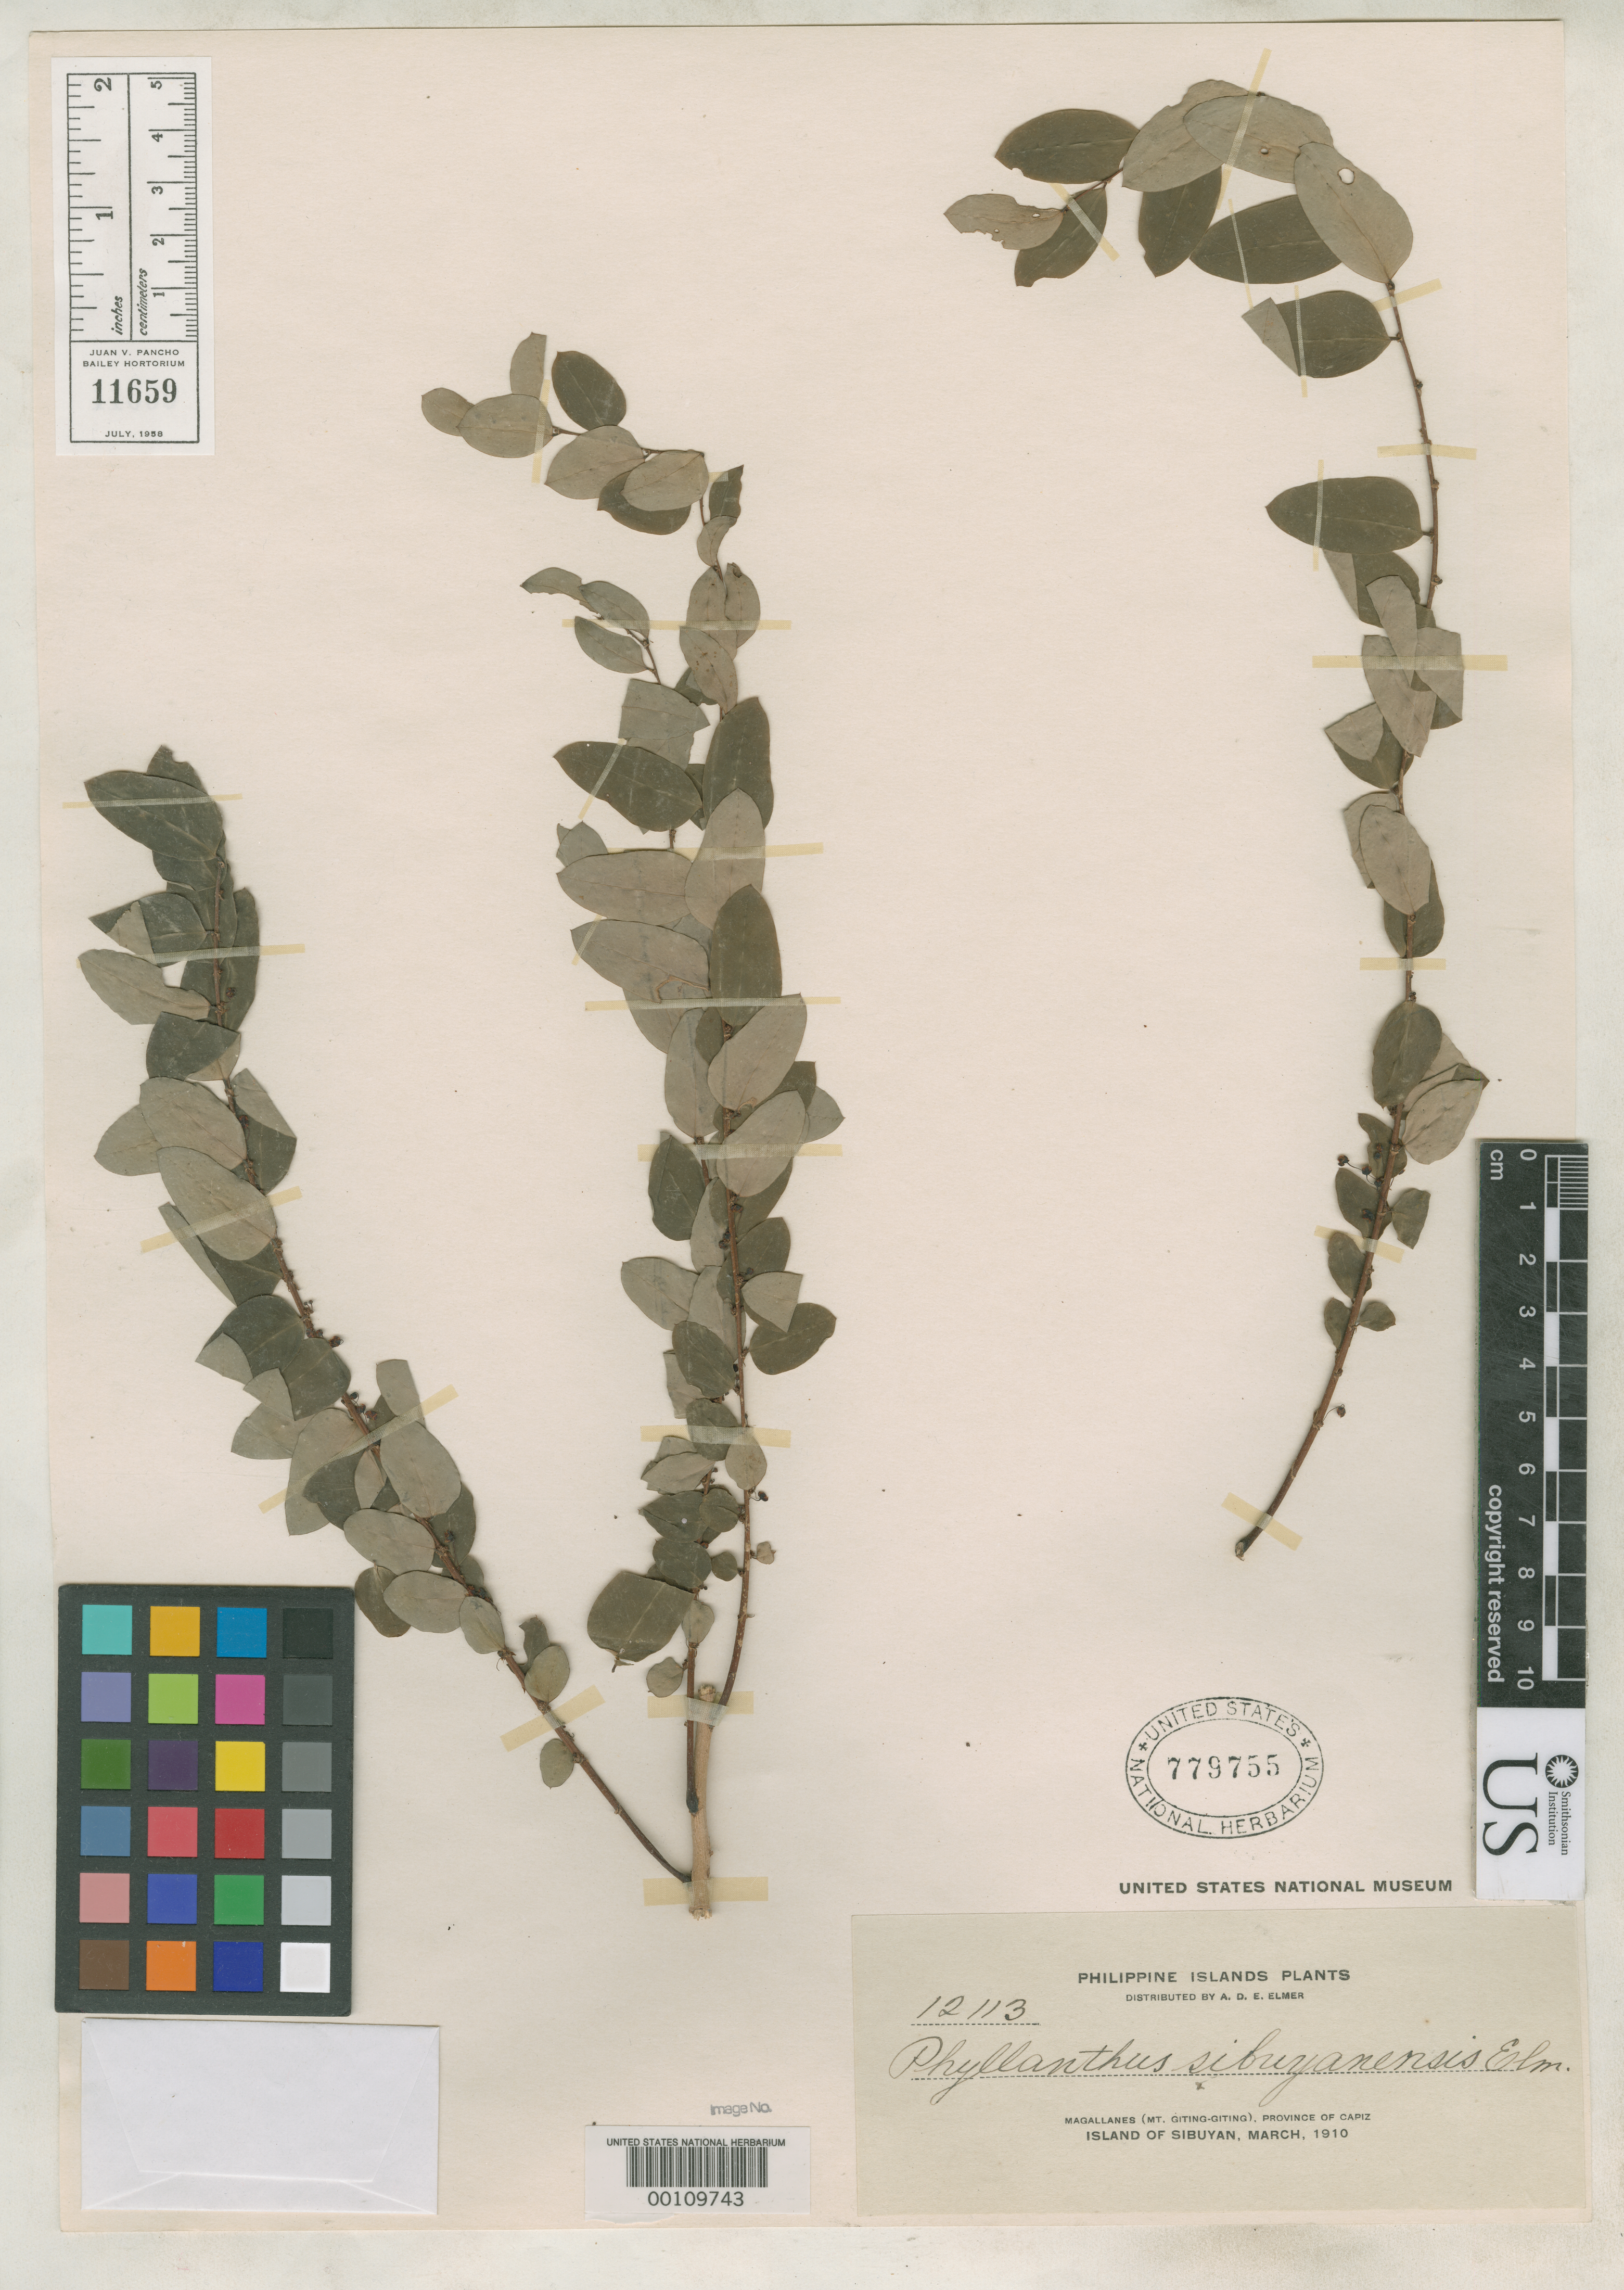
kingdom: Plantae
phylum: Tracheophyta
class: Magnoliopsida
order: Malpighiales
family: Phyllanthaceae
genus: Phyllanthus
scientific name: Phyllanthus sibuyanensis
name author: Elmer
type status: Isotype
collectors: A. D. E. Elmer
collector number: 12113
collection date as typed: Mar 1910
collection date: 1910-03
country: Philippines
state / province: Mimaropa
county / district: Romblon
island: Sibuyan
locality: Magallanes, Mt. Giting-Giting.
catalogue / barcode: US 779755